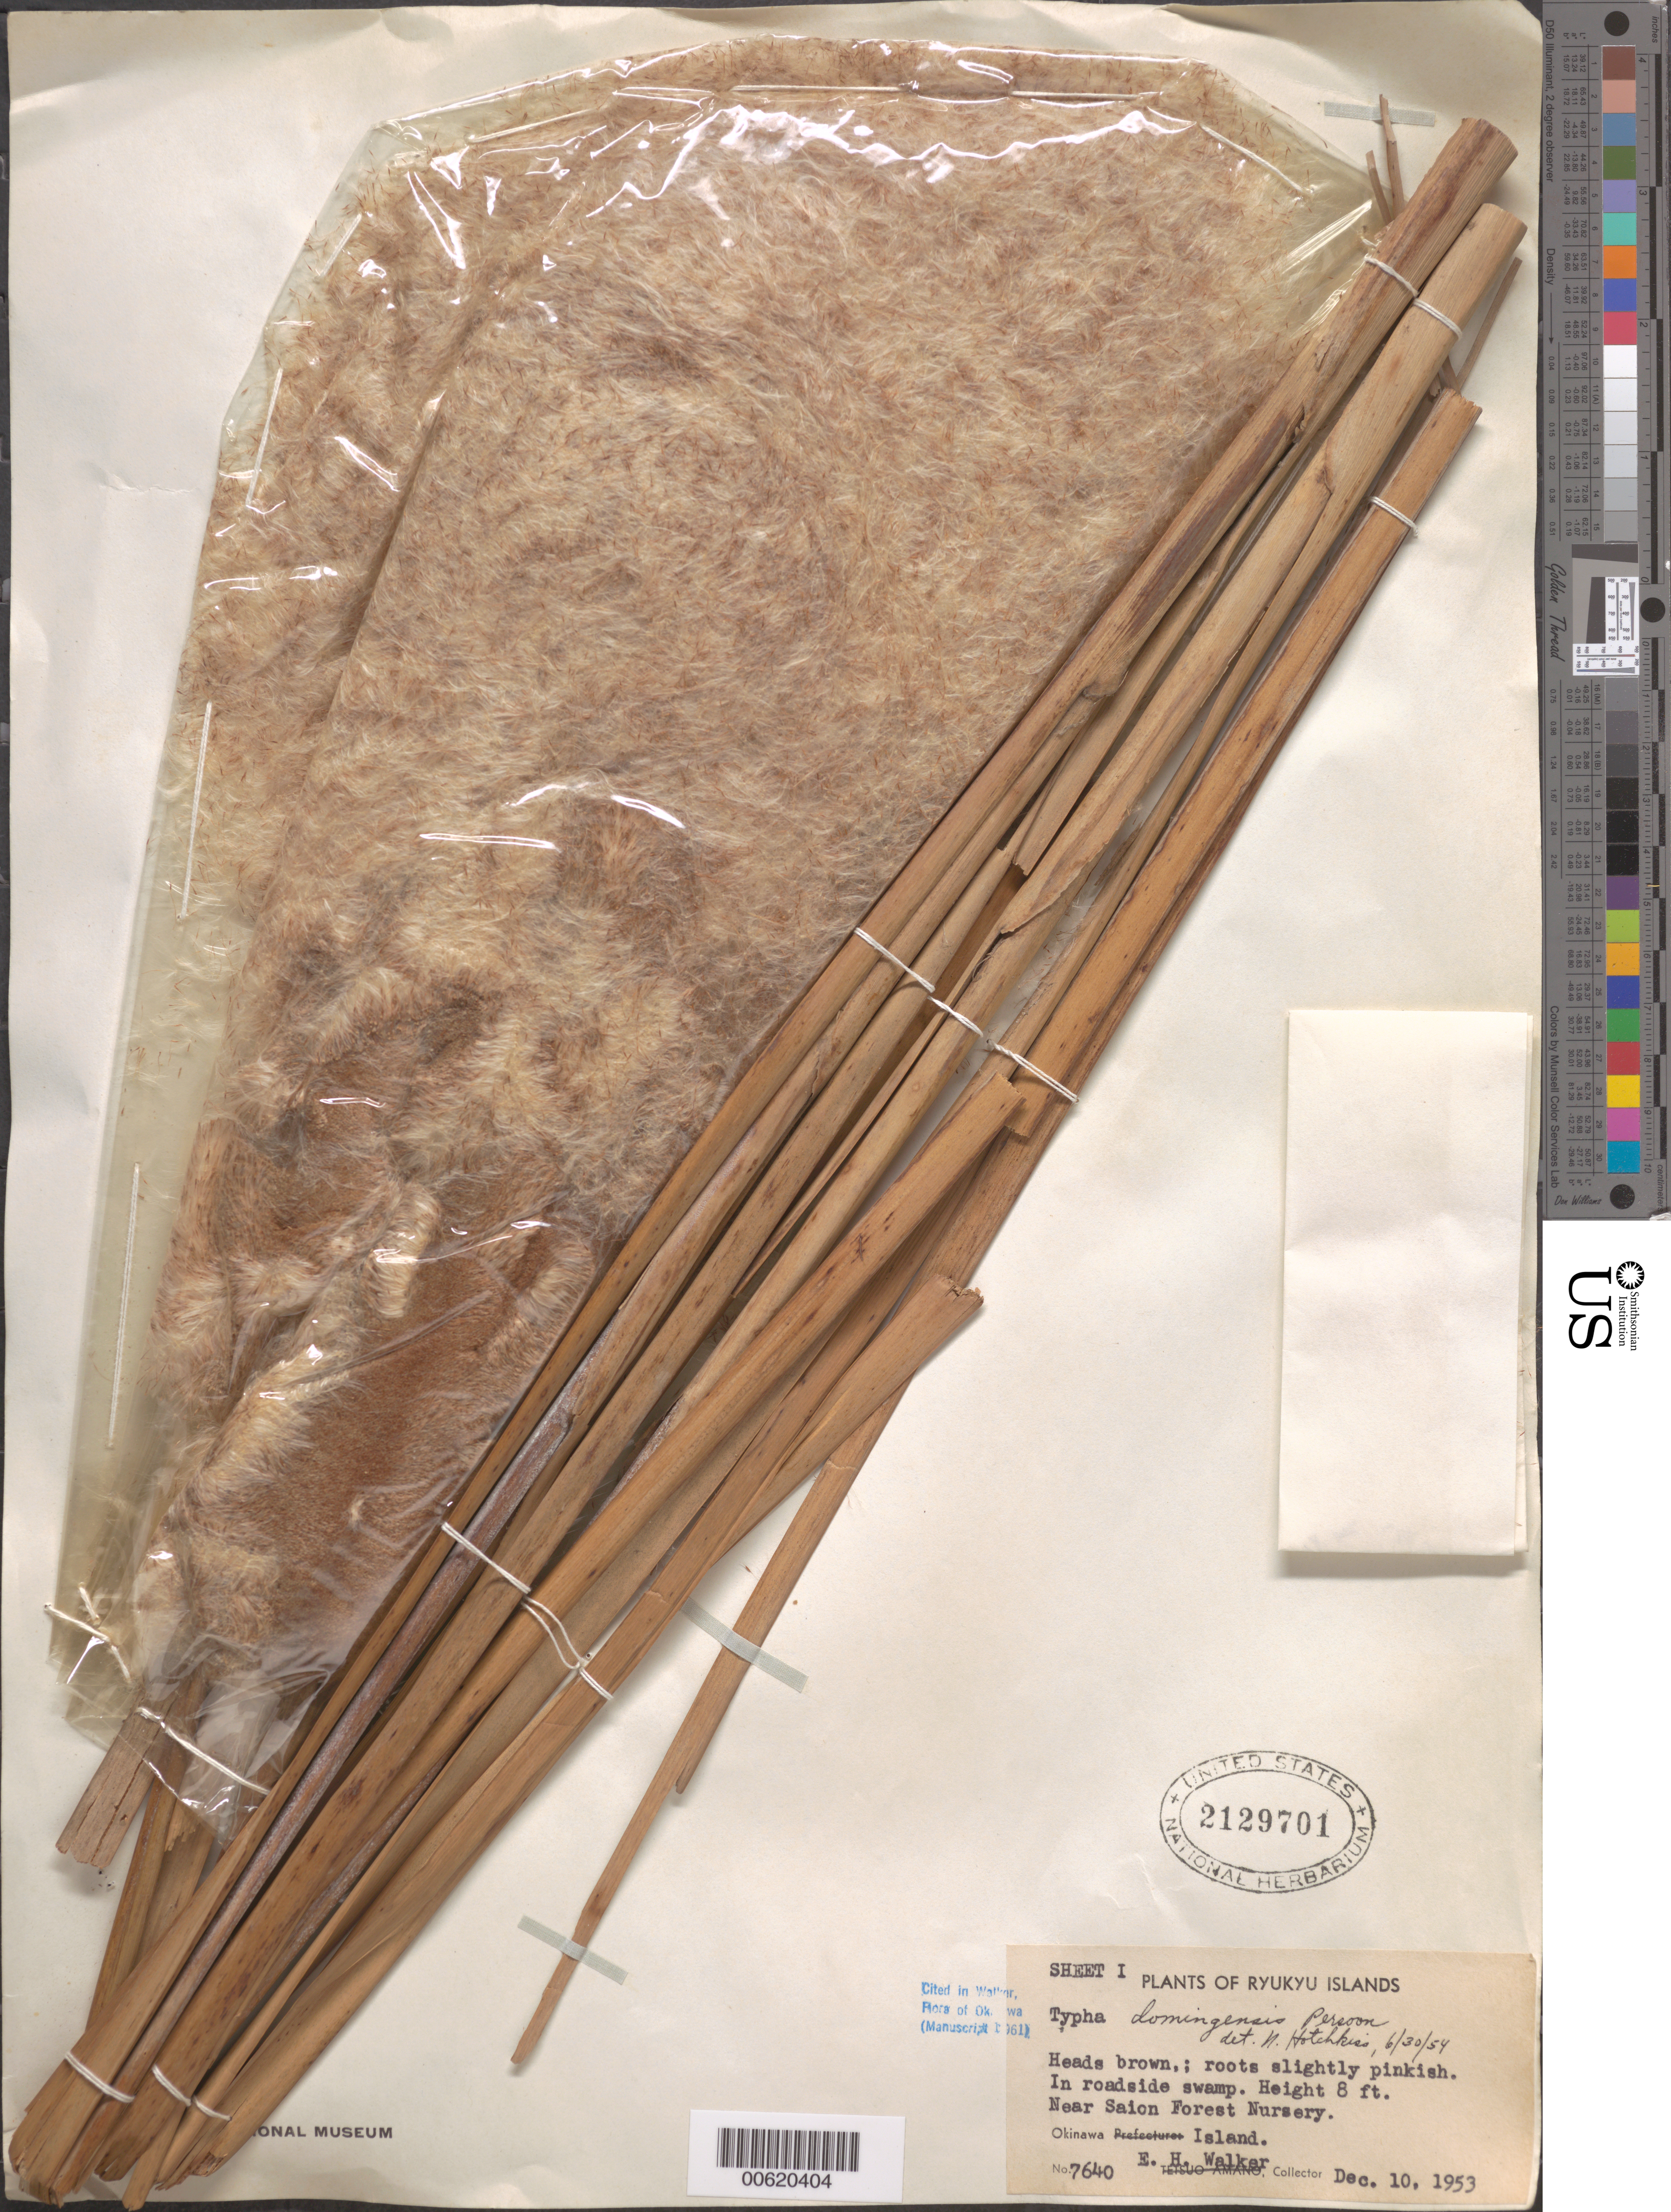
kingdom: Plantae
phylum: Tracheophyta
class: Liliopsida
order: Poales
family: Typhaceae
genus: Typha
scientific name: Typha domingensis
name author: Pers.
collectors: E. H. Walker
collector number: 7640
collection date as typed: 10 Dec 1953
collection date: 1953-12-10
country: Japan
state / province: Okinawa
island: Okinawa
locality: Near Saion Forest Nursey, Naha [Okinawa Is.]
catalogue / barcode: US 2129701